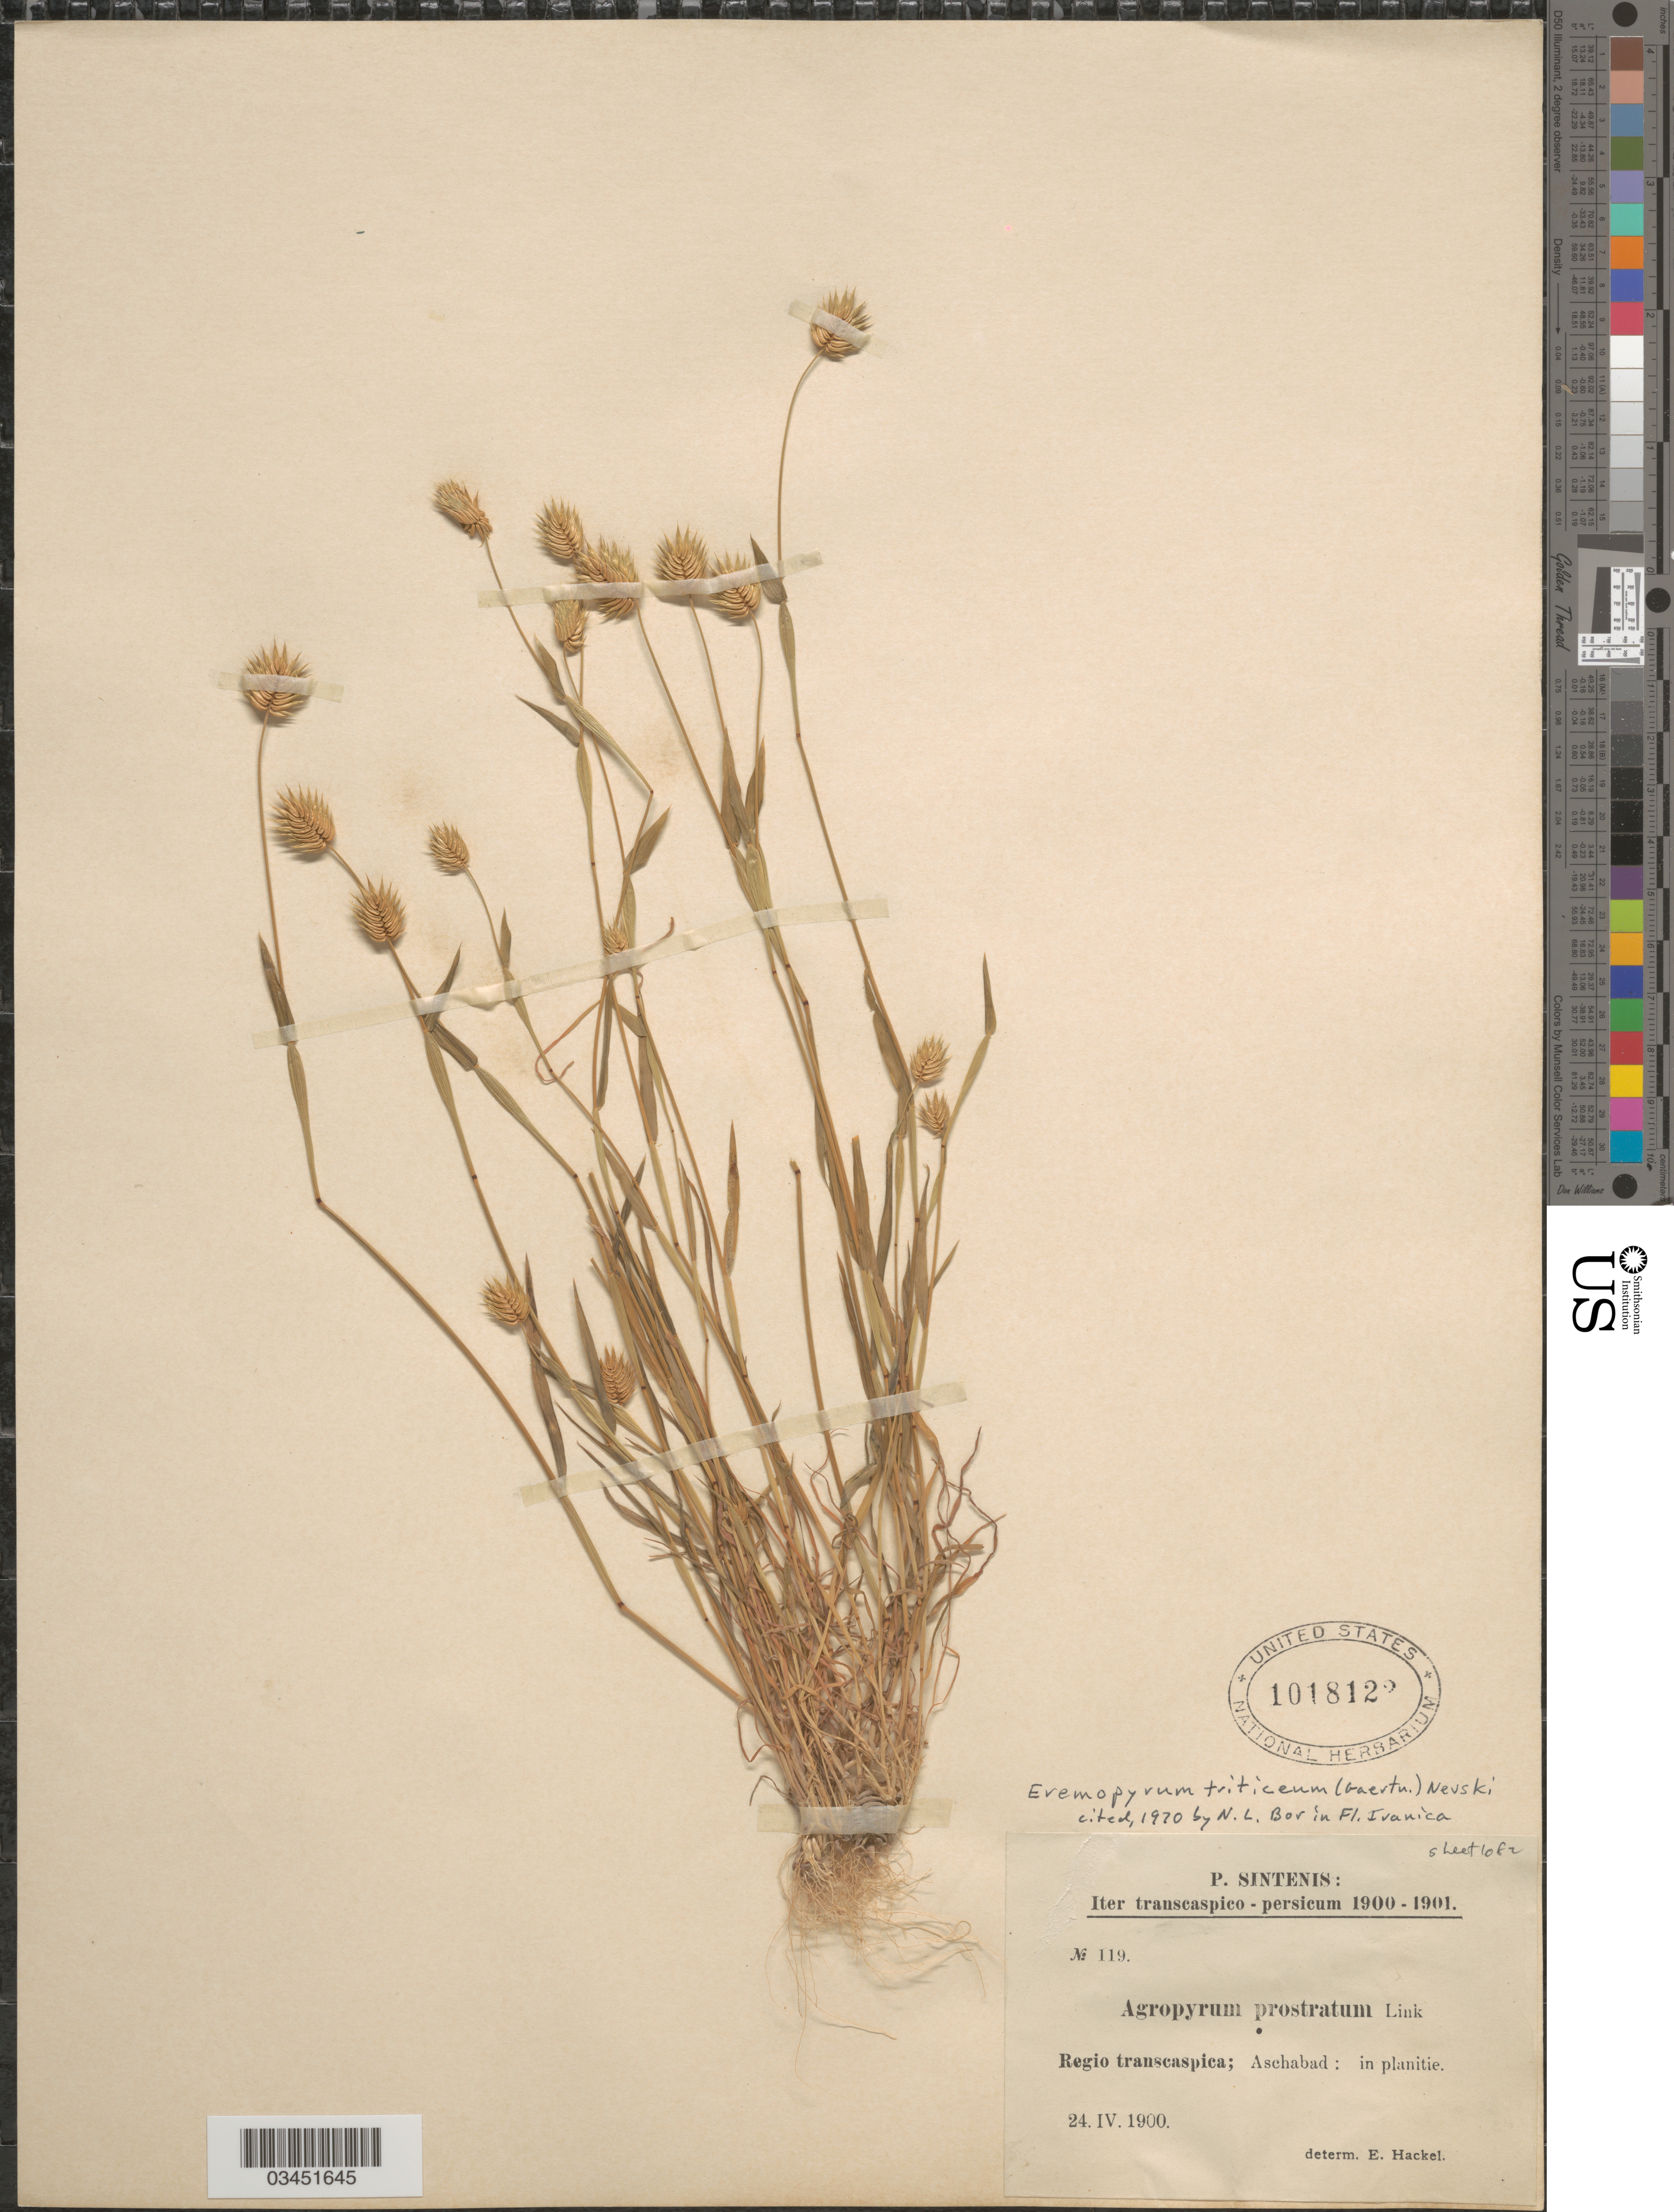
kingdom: Plantae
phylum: Tracheophyta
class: Liliopsida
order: Poales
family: Poaceae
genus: Eremopyrum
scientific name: Eremopyrum triticeum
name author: (Gaertn.) Nevski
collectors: P. Sintenis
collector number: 119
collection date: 1900-04-24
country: Iran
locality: Iter transcaspico - persicum 1900-1901. Regio transcaspica; Aschabad: in planitie.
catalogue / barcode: US 1018122